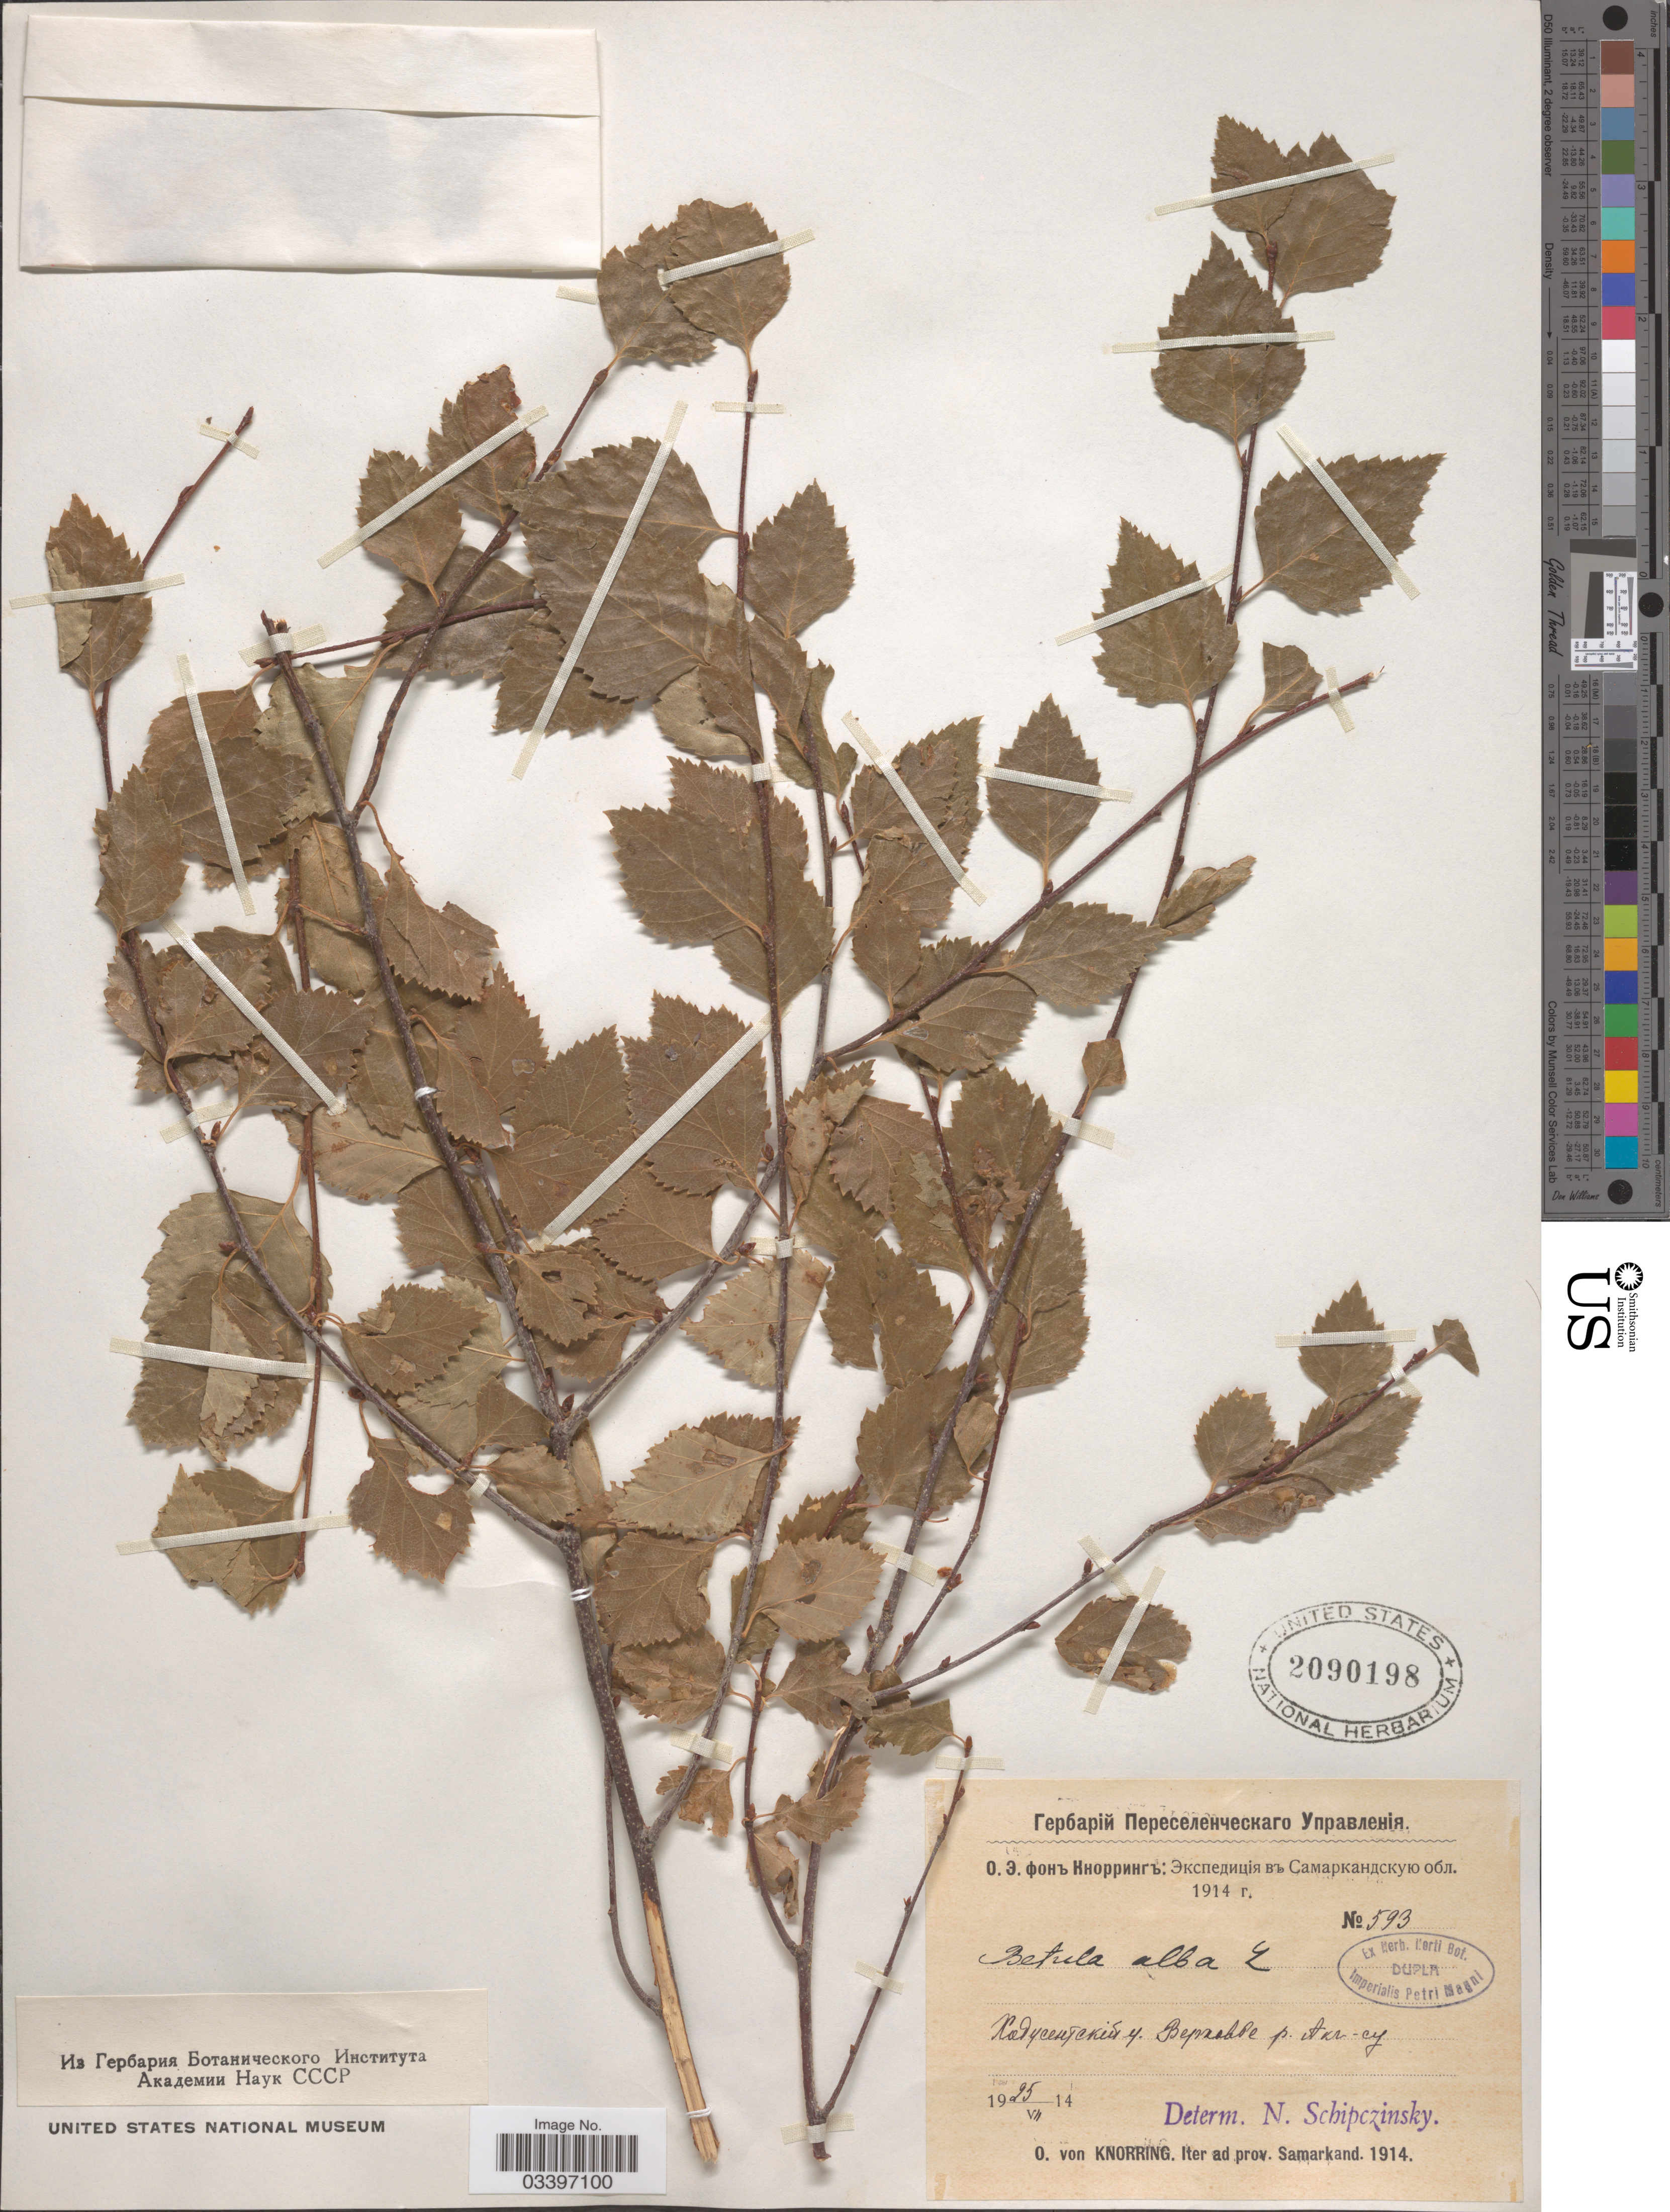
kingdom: Plantae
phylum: Tracheophyta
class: Magnoliopsida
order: Fagales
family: Betulaceae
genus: Betula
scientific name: Betula alba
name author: L.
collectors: O. Knorring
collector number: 593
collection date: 1914-07-25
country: Uzbekistan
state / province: Samarqand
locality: X. Prov. Samarkand.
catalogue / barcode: US 2090198